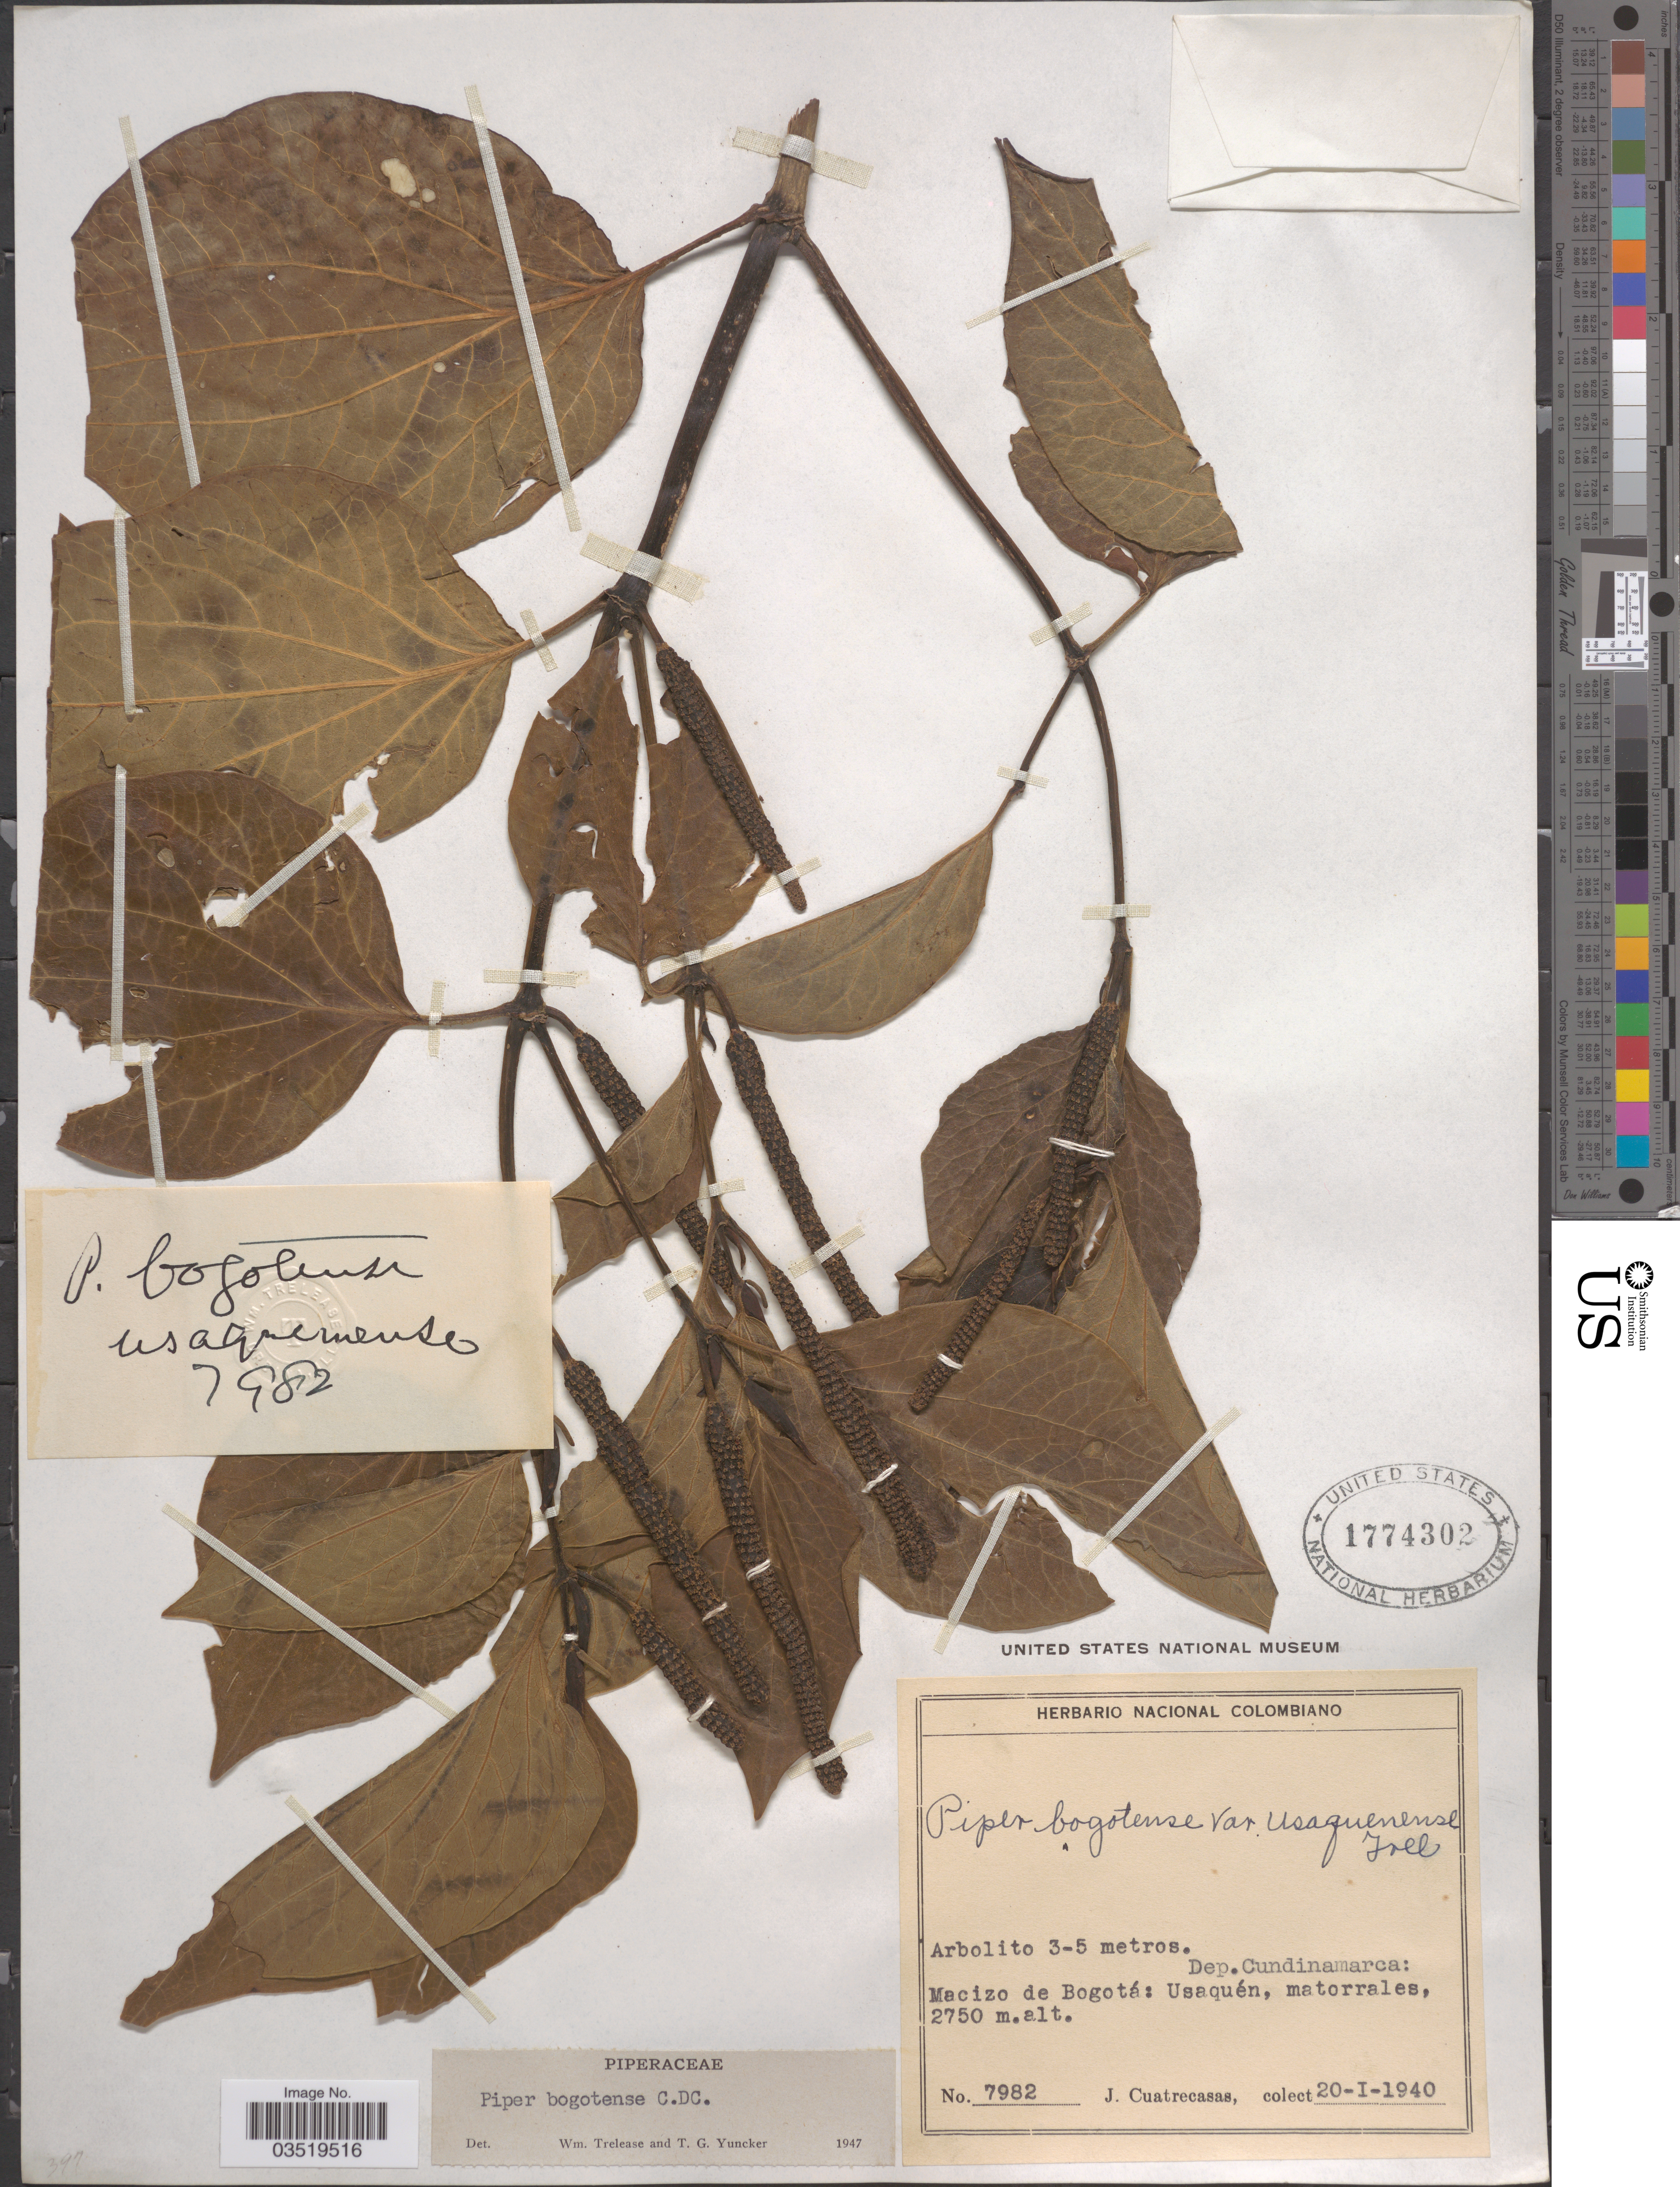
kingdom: Plantae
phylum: Tracheophyta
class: Magnoliopsida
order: Piperales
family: Piperaceae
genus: Piper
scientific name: Piper bogotense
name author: C. DC.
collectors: J. Cuatrecasas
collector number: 7982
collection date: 1940-01-20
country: Colombia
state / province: Cundinamarca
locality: Dep. Cundinamarca: Macizo de Bogotá: Usaquén.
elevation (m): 2750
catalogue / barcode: US 1774302